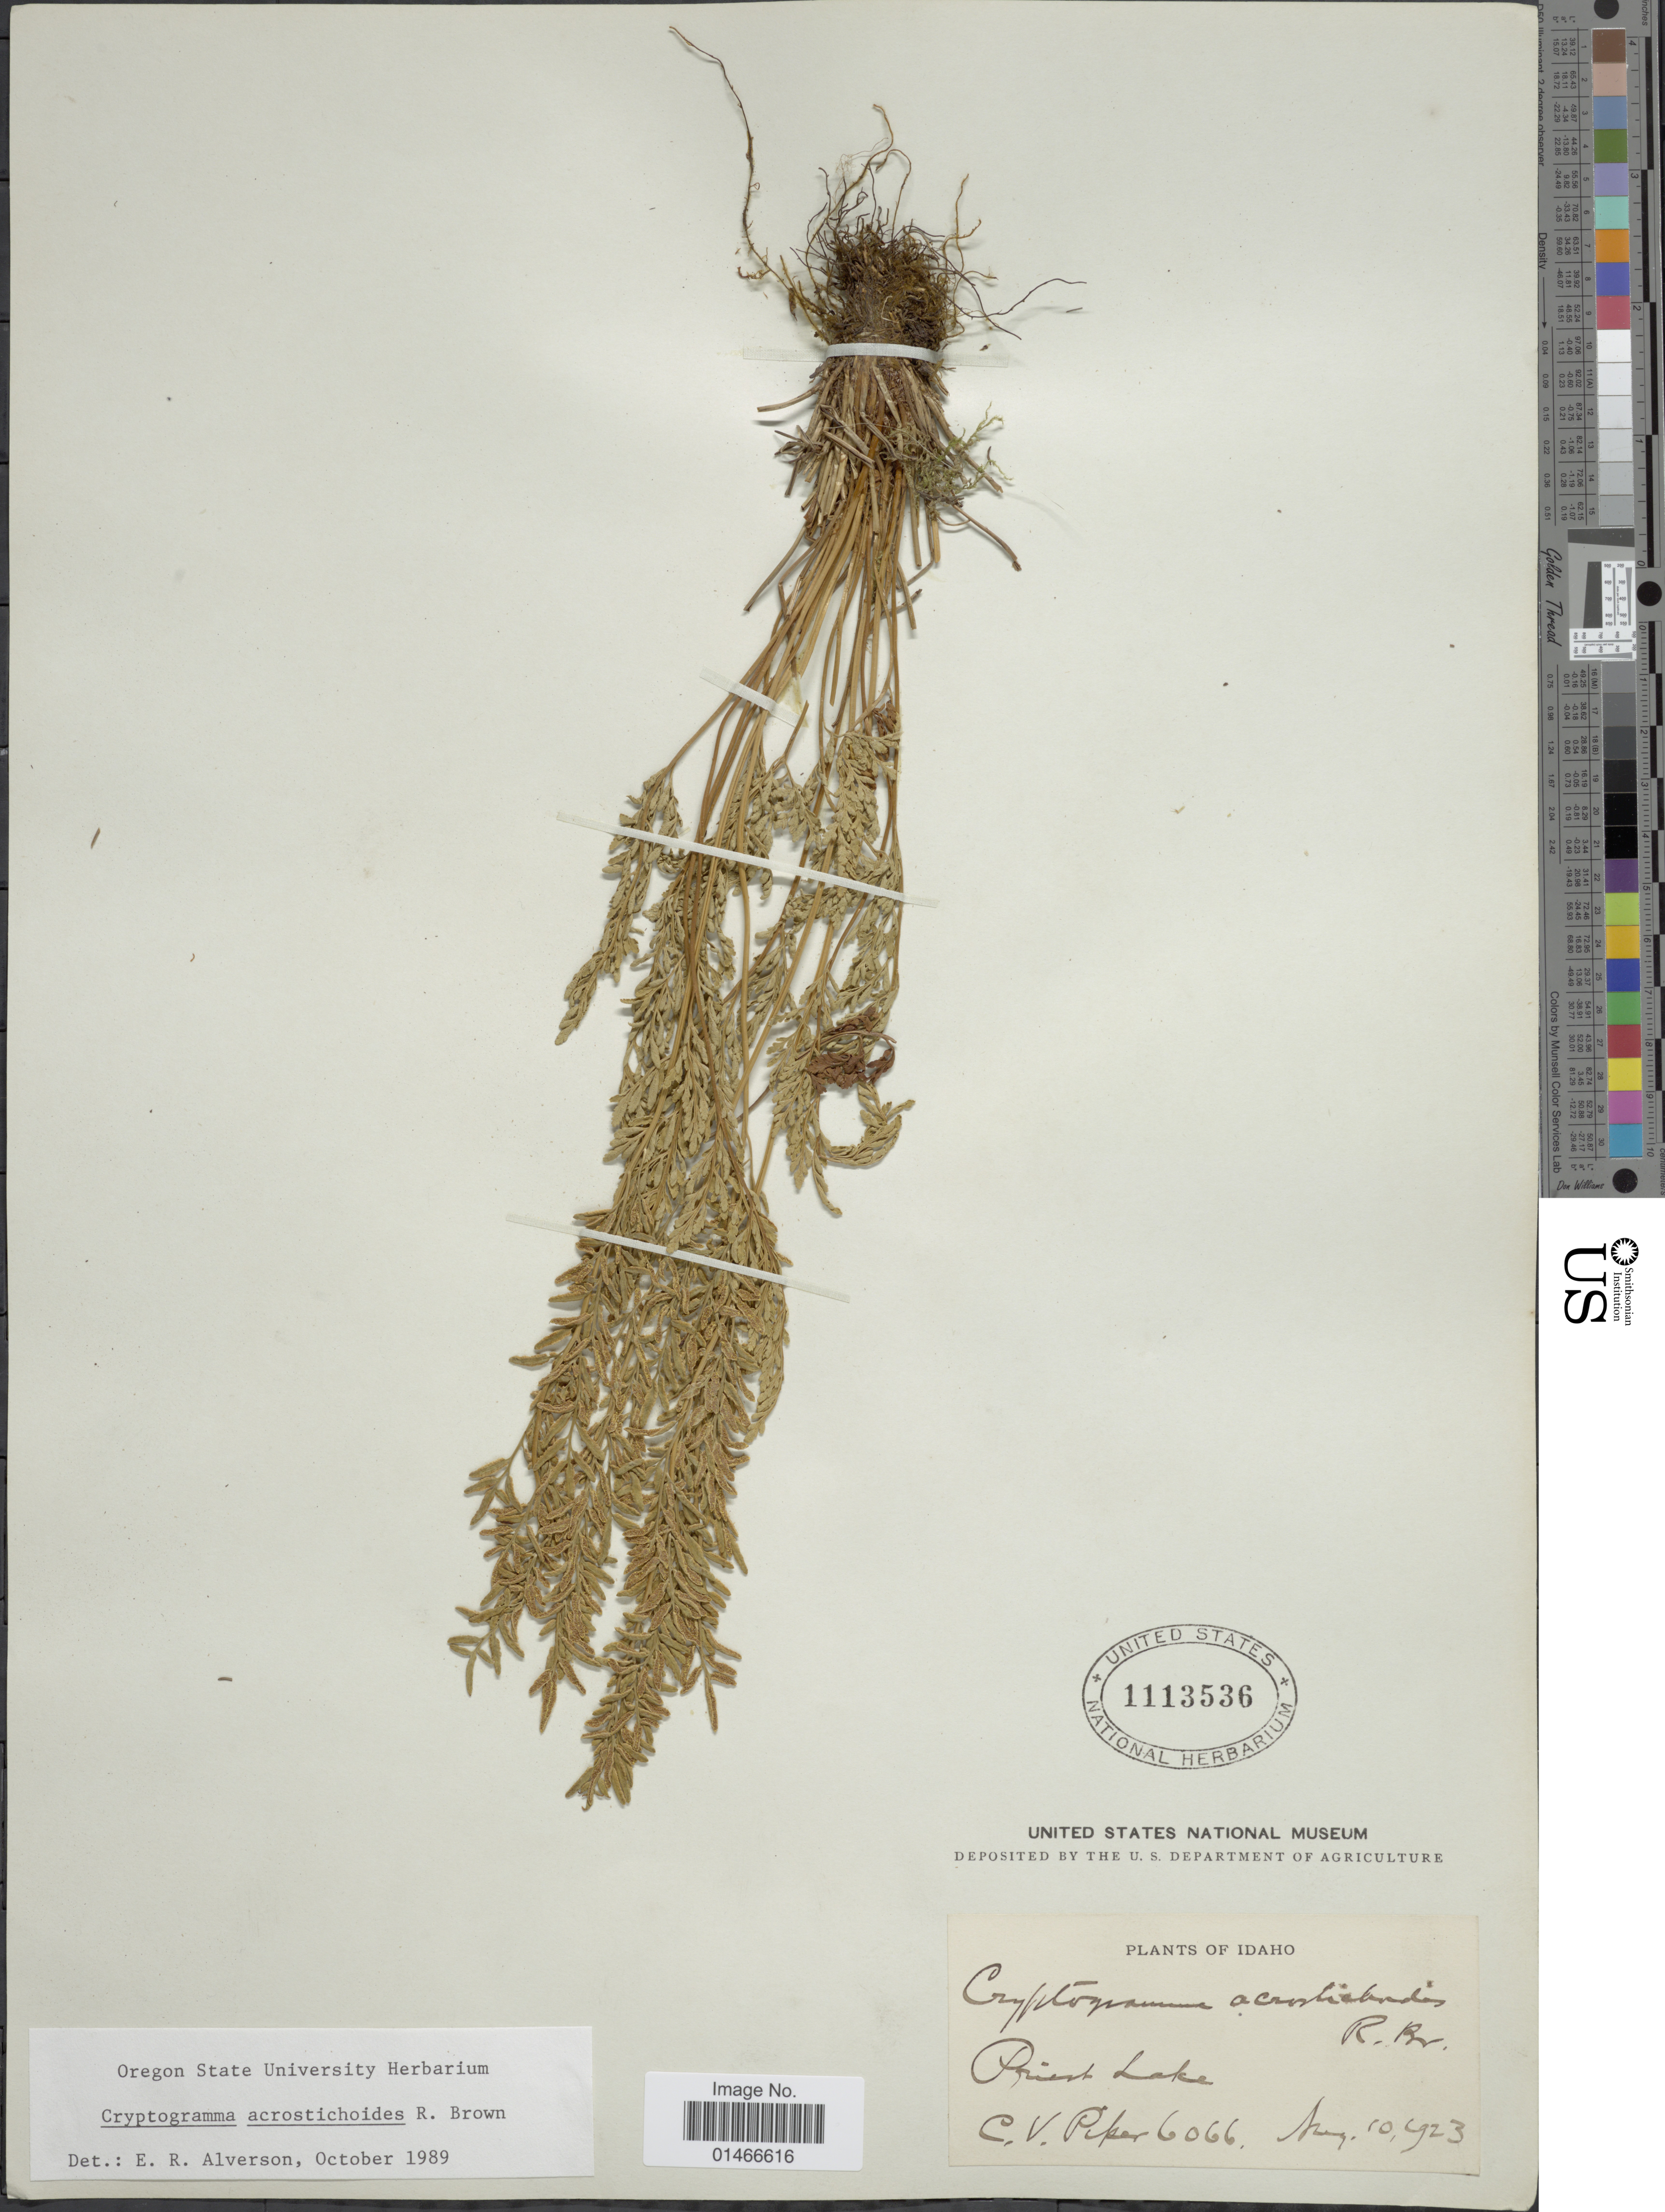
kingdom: Plantae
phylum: Tracheophyta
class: Polypodiopsida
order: Polypodiales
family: Pteridaceae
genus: Cryptogramma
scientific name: Cryptogramma acrostichoides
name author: R. Br.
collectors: C. V. Piper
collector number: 6066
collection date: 1923-08-10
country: United States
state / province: Idaho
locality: Priest Lake.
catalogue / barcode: US 1113536